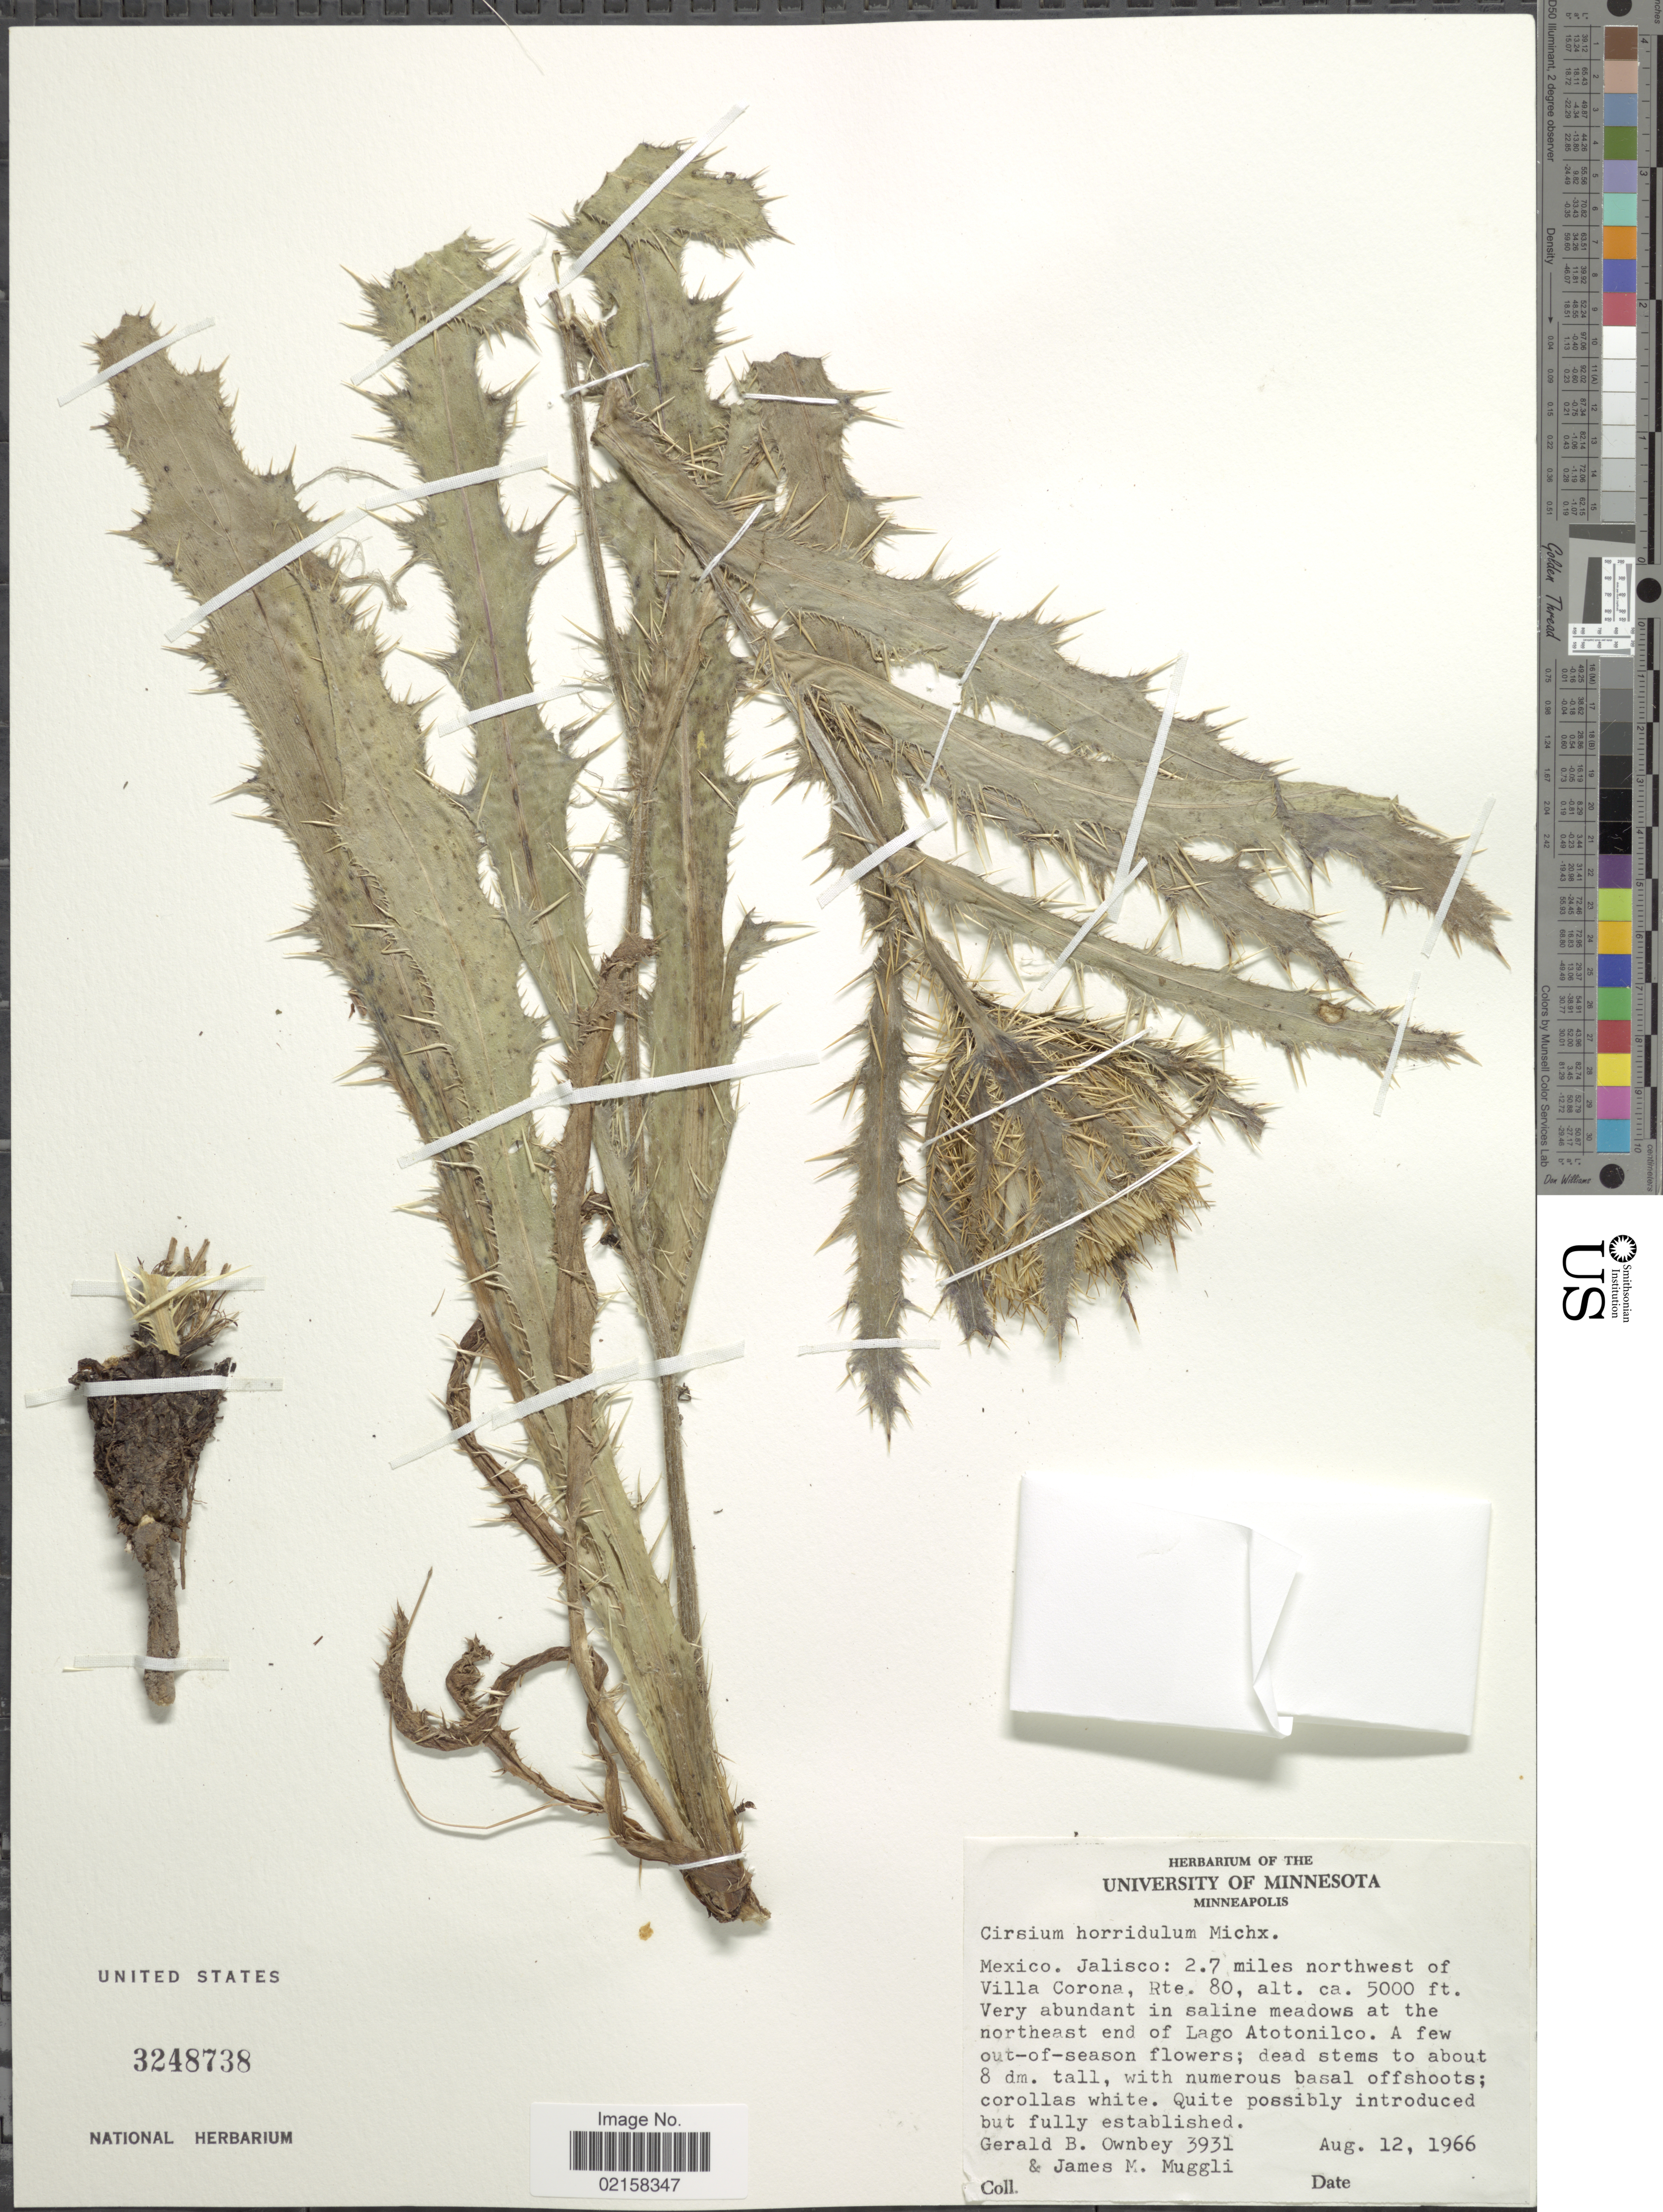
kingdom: Plantae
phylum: Tracheophyta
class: Magnoliopsida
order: Asterales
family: Asteraceae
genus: Cirsium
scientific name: Cirsium horridulum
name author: Michx.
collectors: G. B. Ownbey & J. Muggli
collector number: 3931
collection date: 1966-08-12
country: Mexico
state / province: Jalisco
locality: .7 miles northwest of Villa Corona, rte. 80, very abundant in saline meadows at the northeast end of Lago Atotonilco.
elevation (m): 1524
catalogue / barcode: US 3248738